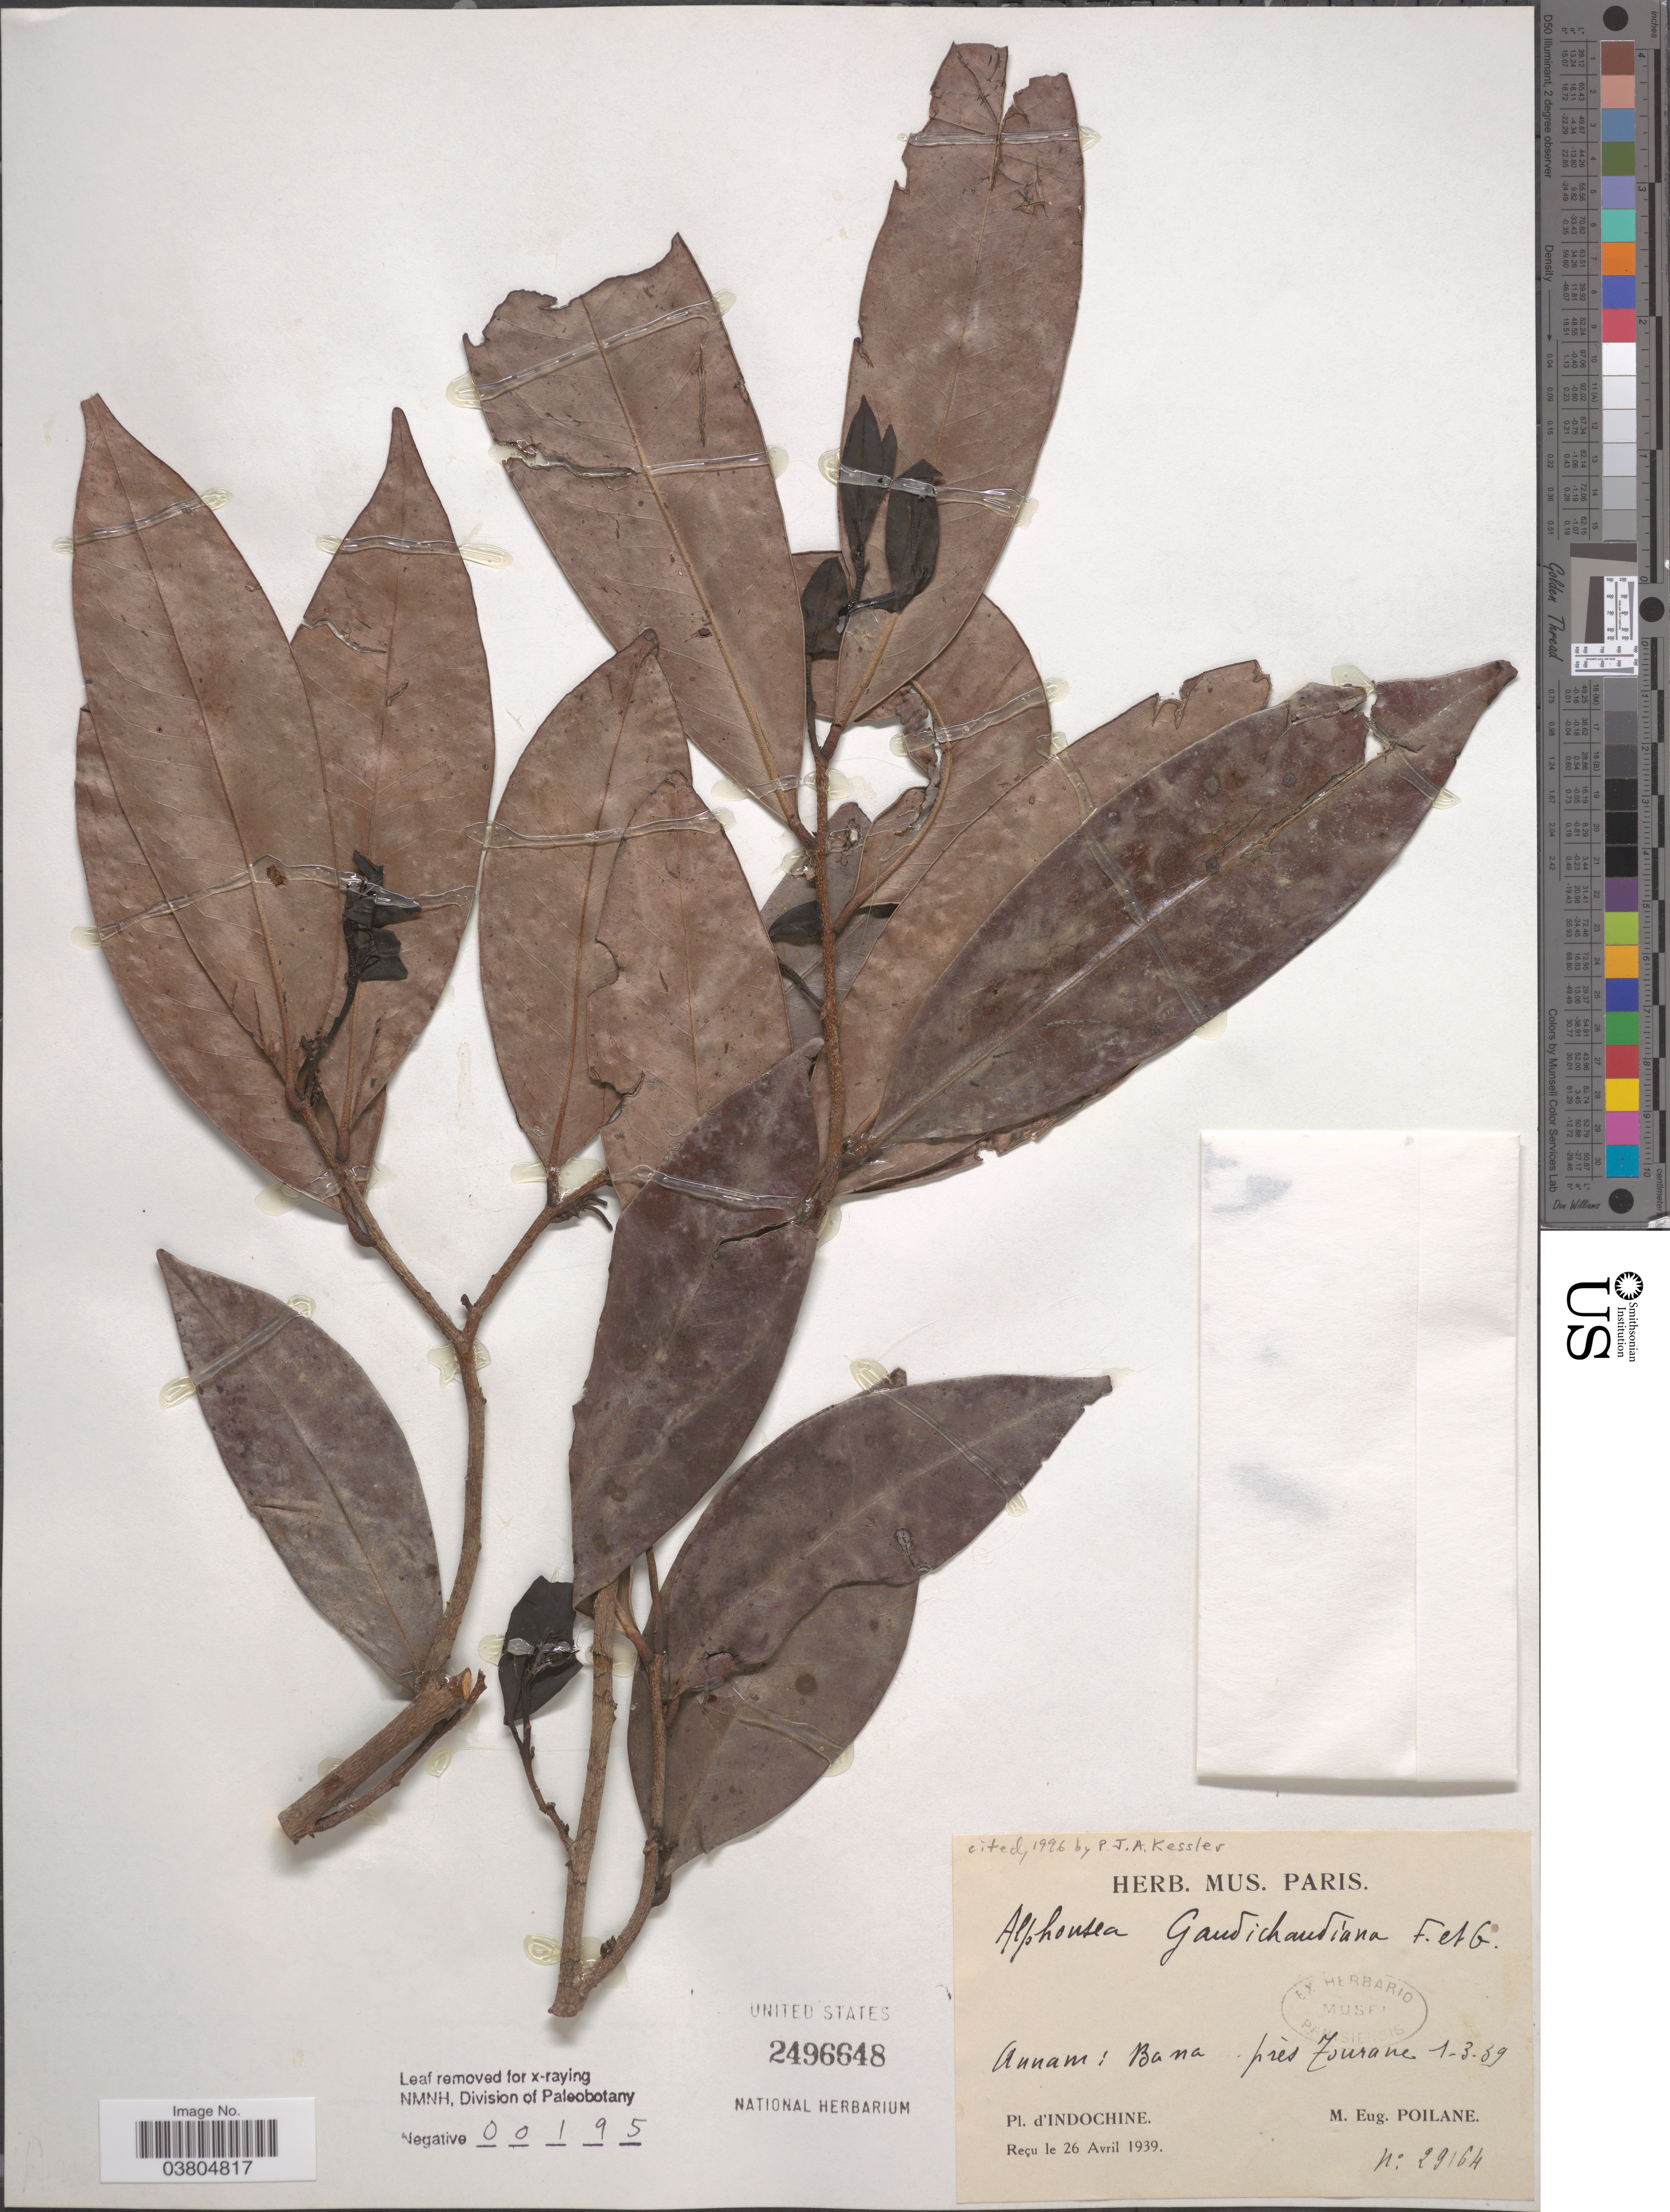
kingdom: Plantae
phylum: Tracheophyta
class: Magnoliopsida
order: Magnoliales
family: Annonaceae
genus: Alphonsea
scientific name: Alphonsea gaudichaudiana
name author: (Baill.) Finet & Gagnep.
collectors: M. Poilane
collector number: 29164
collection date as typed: Transcribed d/m/y: 1/3/39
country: Vietnam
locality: Annam: Bana prés Tourane. Indochine.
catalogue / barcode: US 2496648